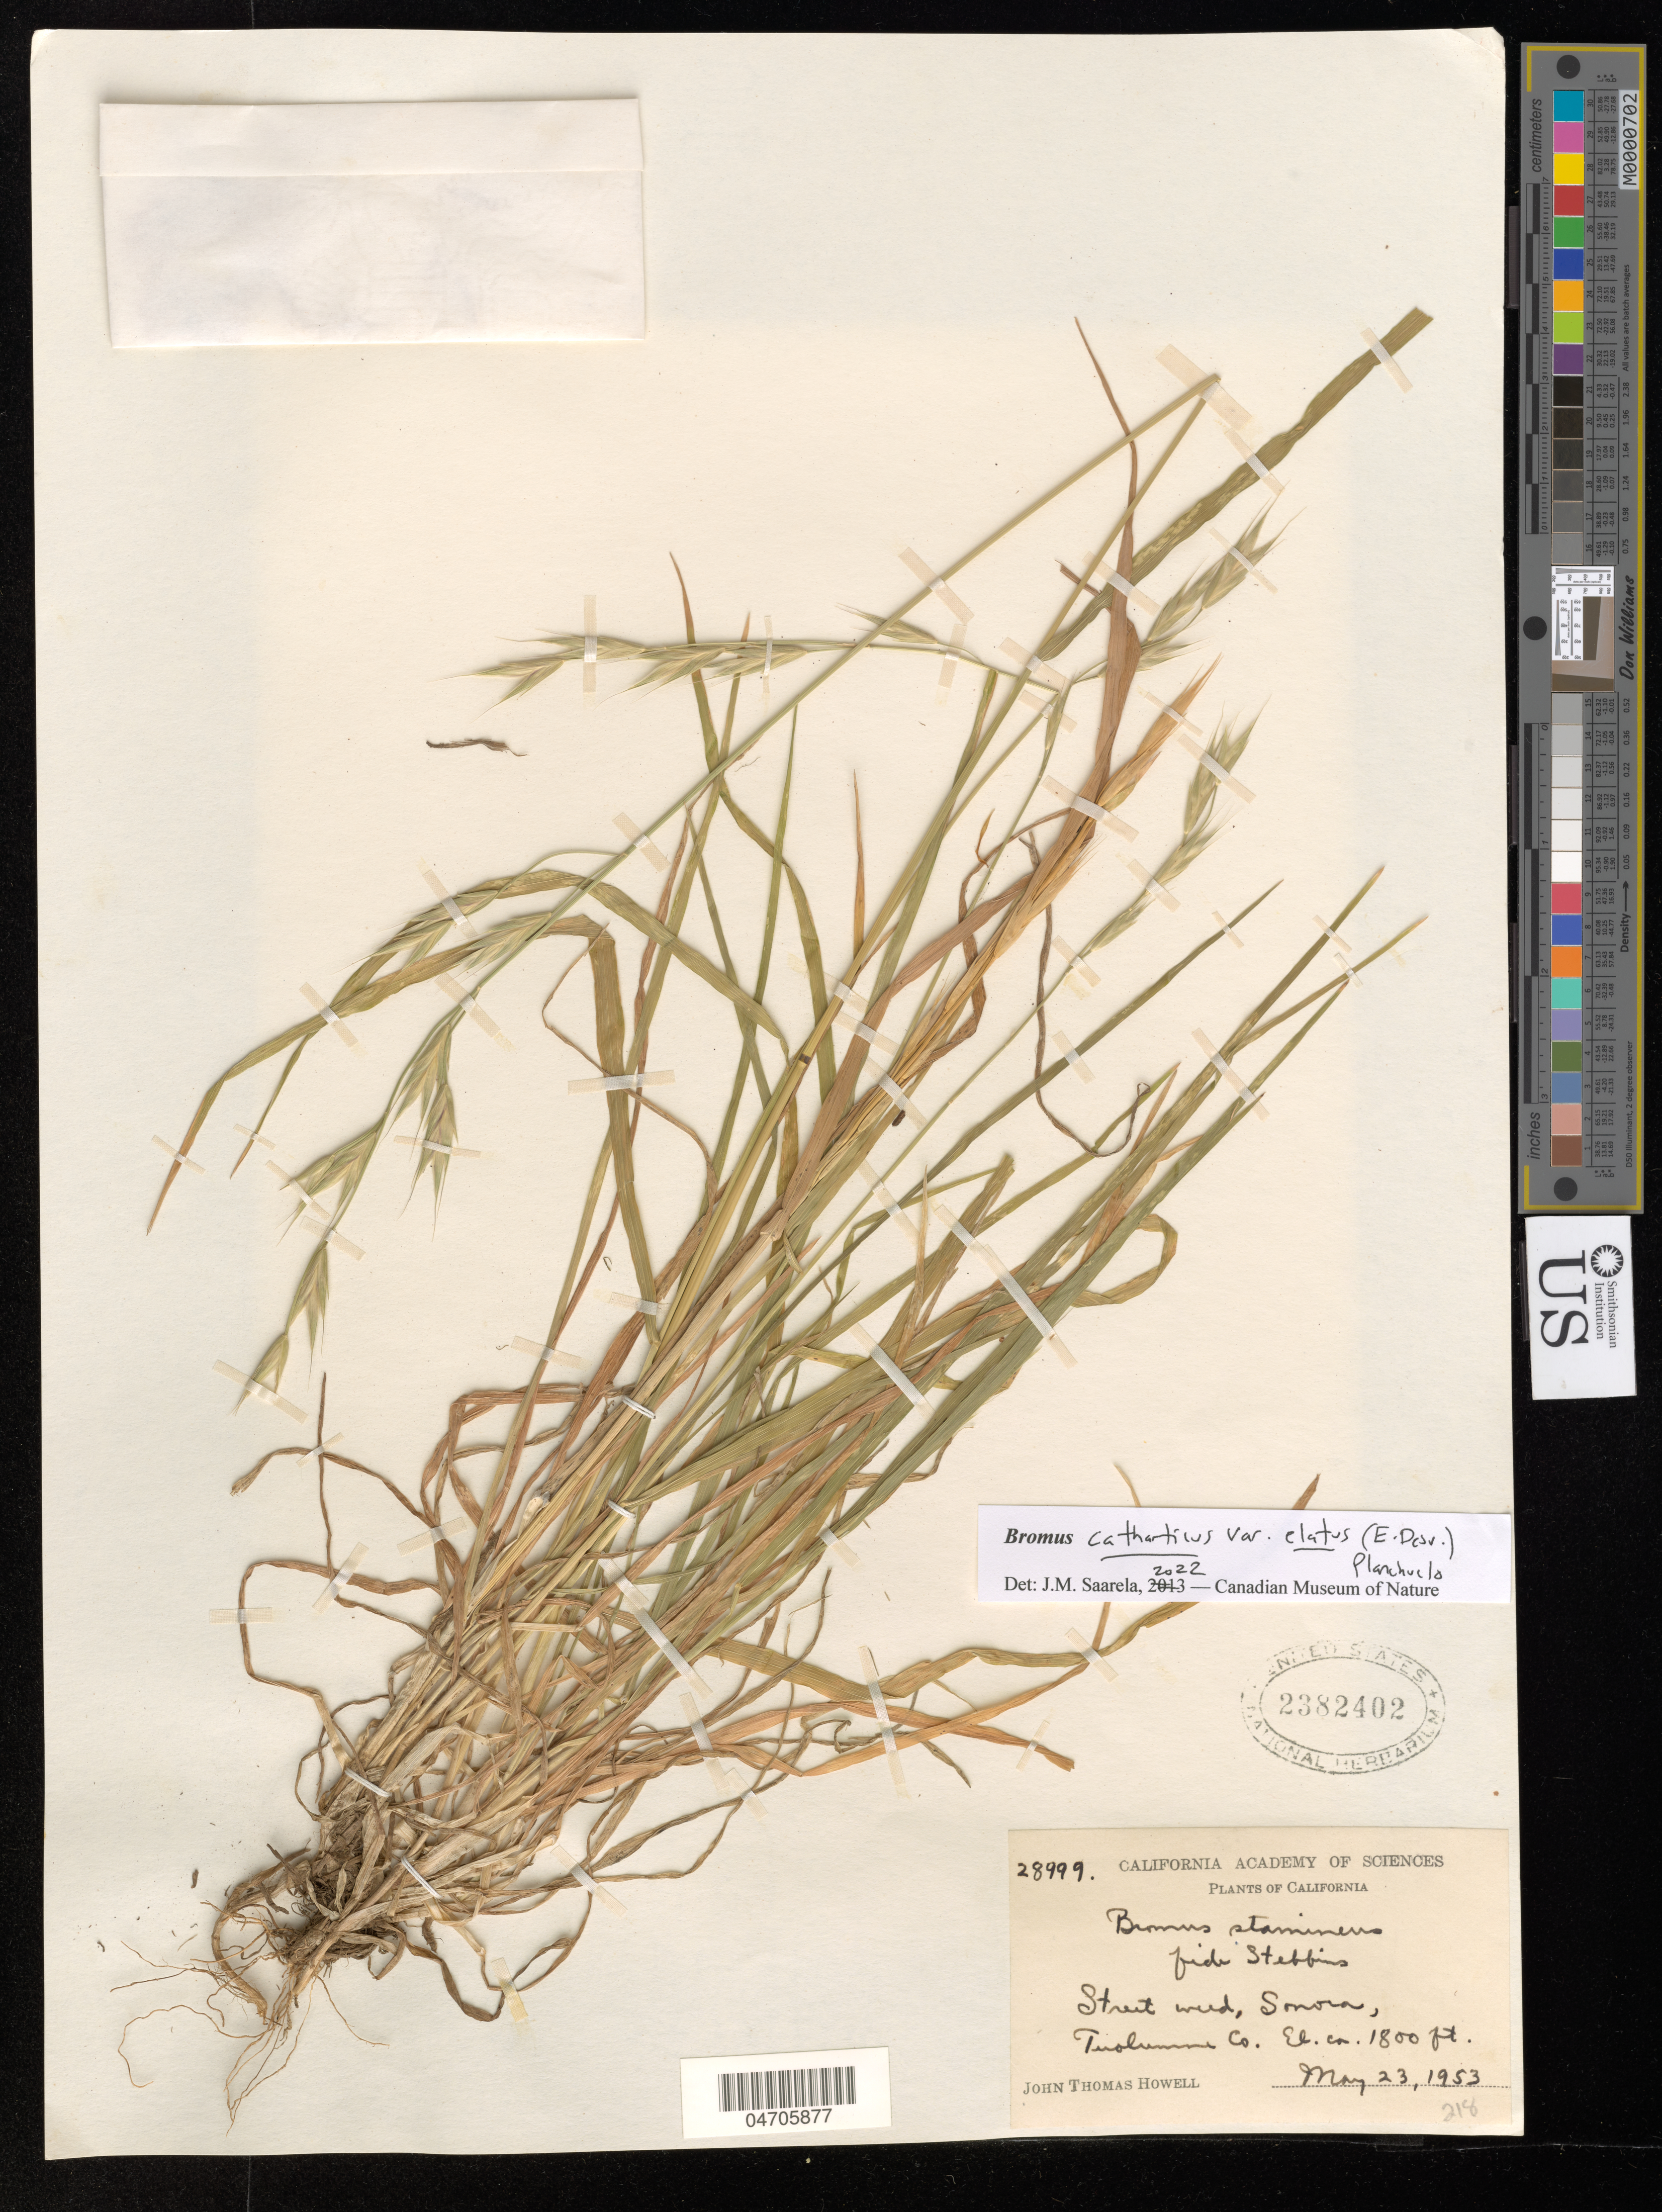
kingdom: Plantae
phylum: Tracheophyta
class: Liliopsida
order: Poales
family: Poaceae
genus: Bromus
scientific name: Bromus catharticus var. elatus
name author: (É. Desv.) Planchuelo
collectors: J. T. Howell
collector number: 28999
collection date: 1953-05-23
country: United States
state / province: California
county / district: Tuolumne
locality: Sonora, Tuolumne Co.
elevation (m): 549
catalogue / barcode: US 2382402